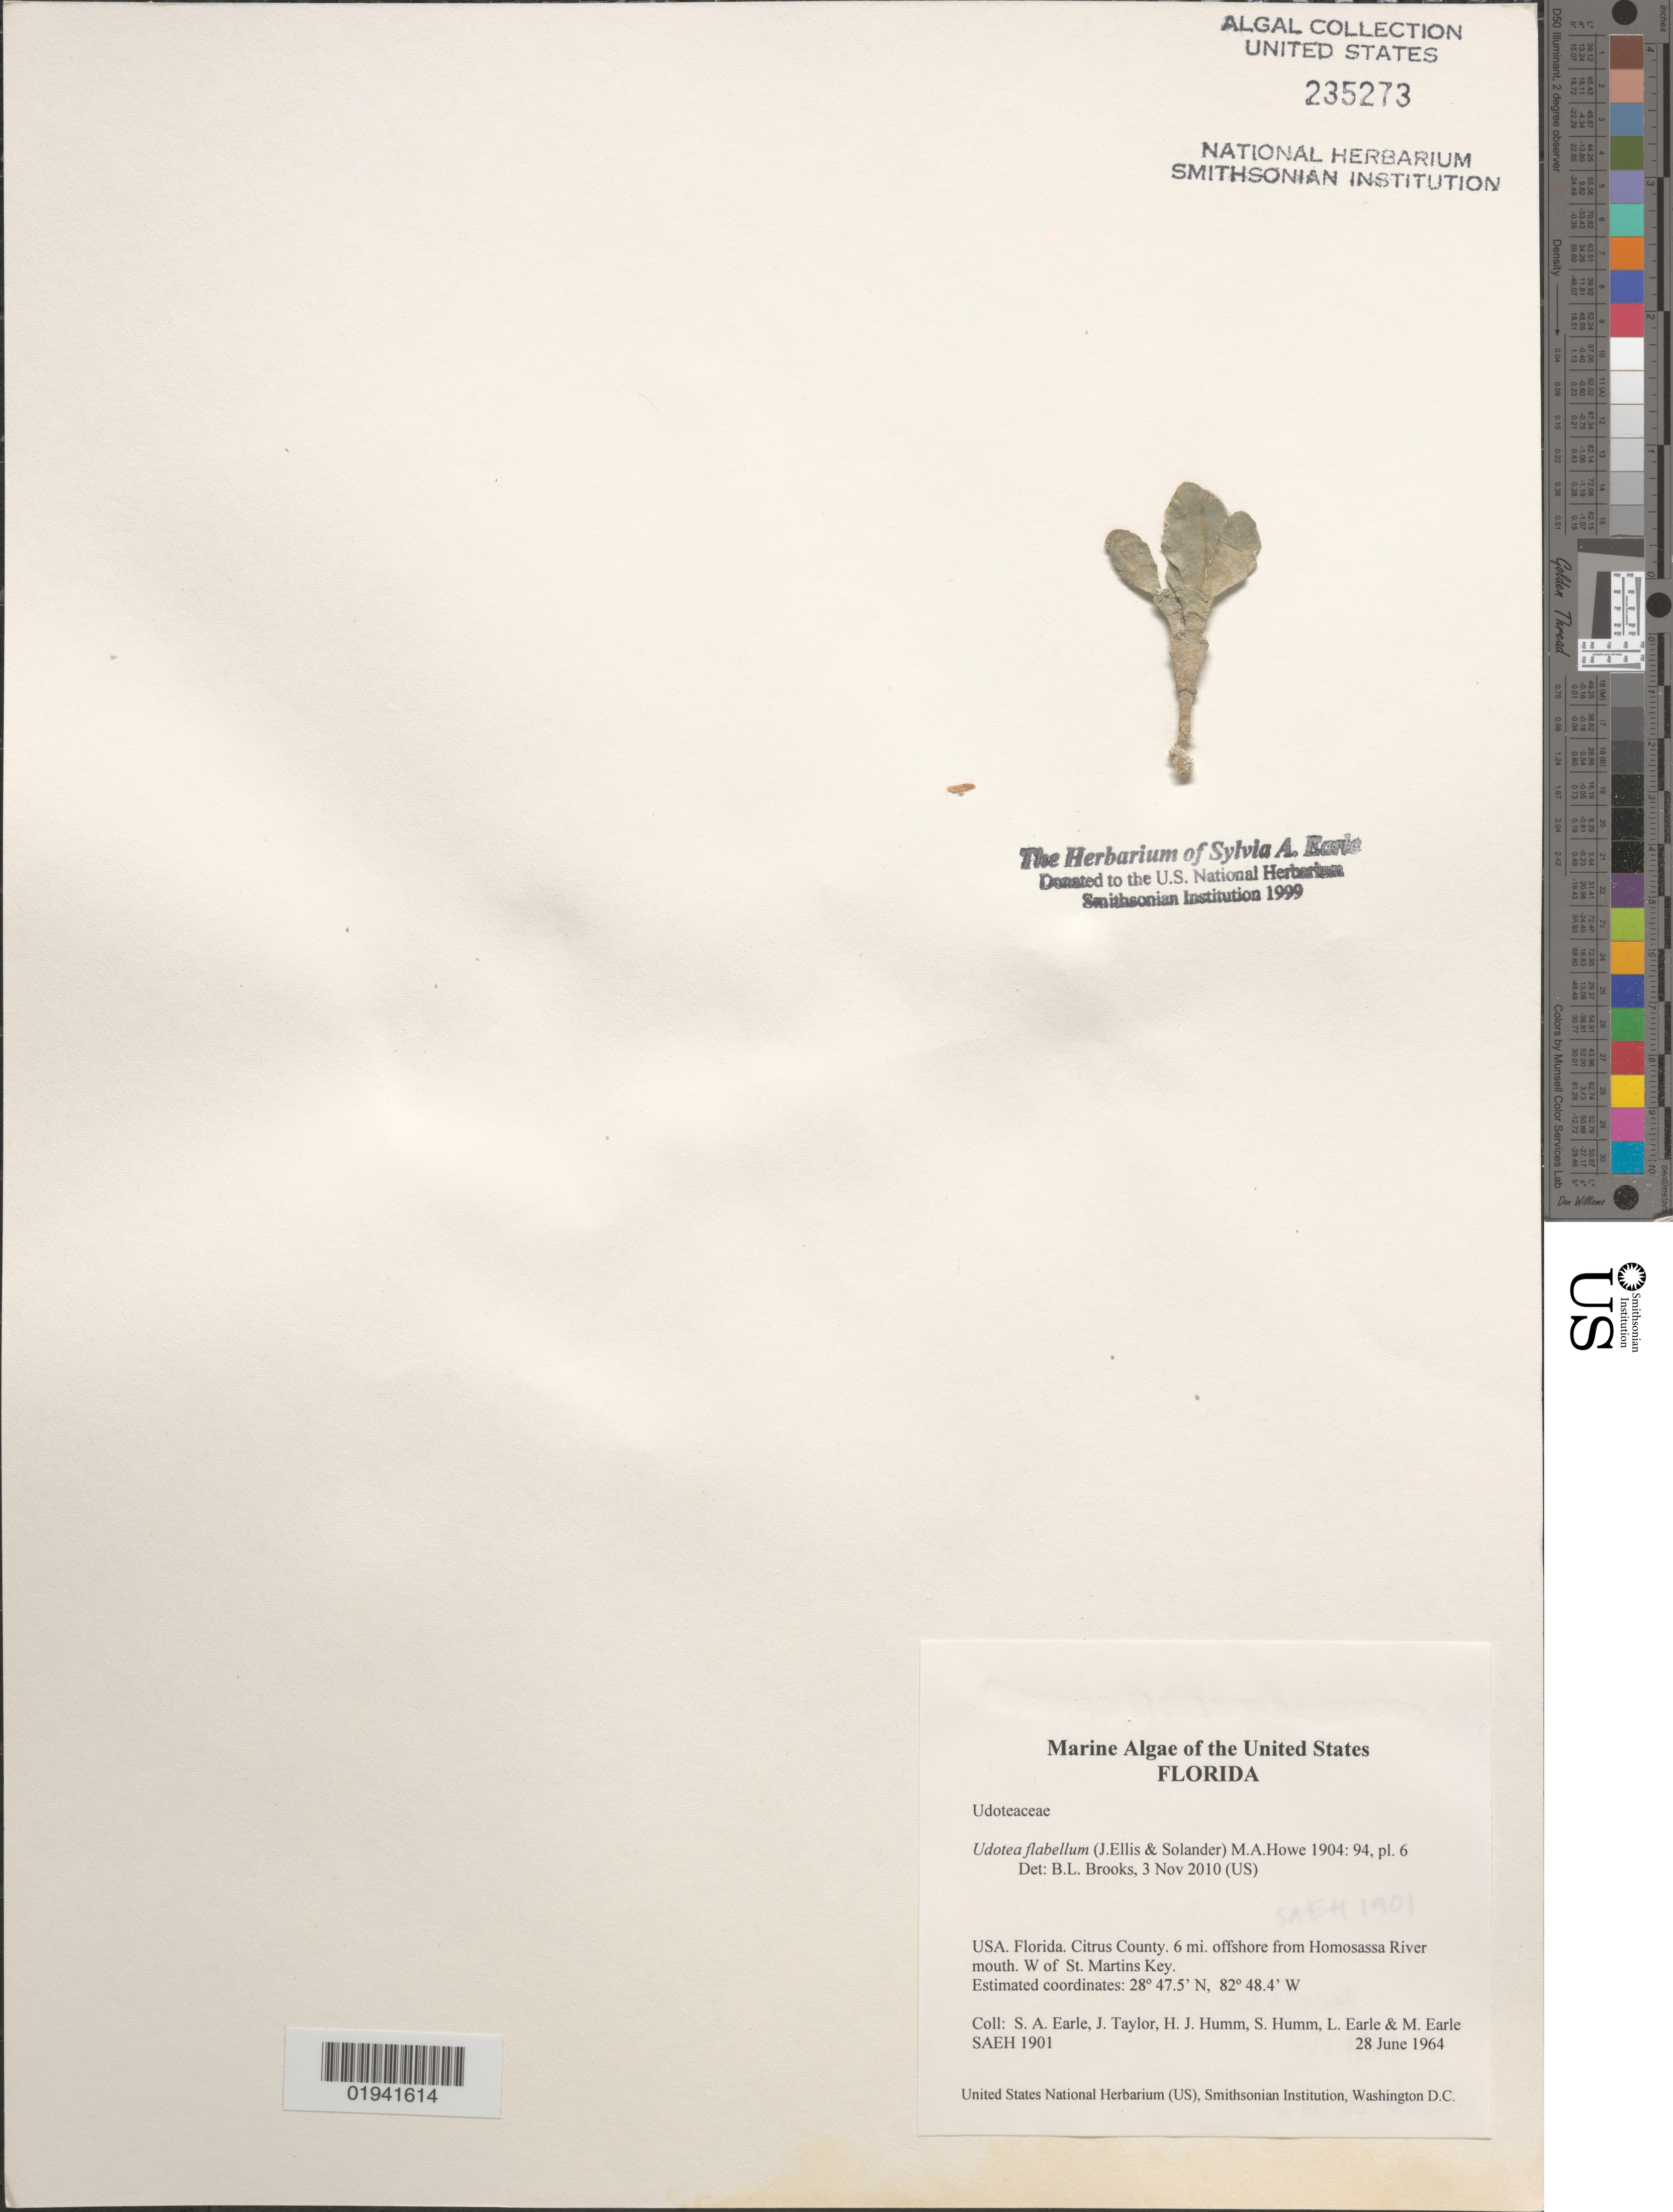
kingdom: Plantae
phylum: Chlorophyta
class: Ulvophyceae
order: Bryopsidales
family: Udoteaceae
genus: Udotea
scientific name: Udotea flabellum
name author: (J. Ellis & Sol.) M. Howe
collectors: S. A. Earle, J. Taylor, H. J. Humm, S. Humm & et al.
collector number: SAEH1901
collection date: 1964-06-28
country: United States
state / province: Florida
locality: Citrus County. 6 mi. offshore from Homosassa River mouth. W of St. Martins Key.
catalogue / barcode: US 235273